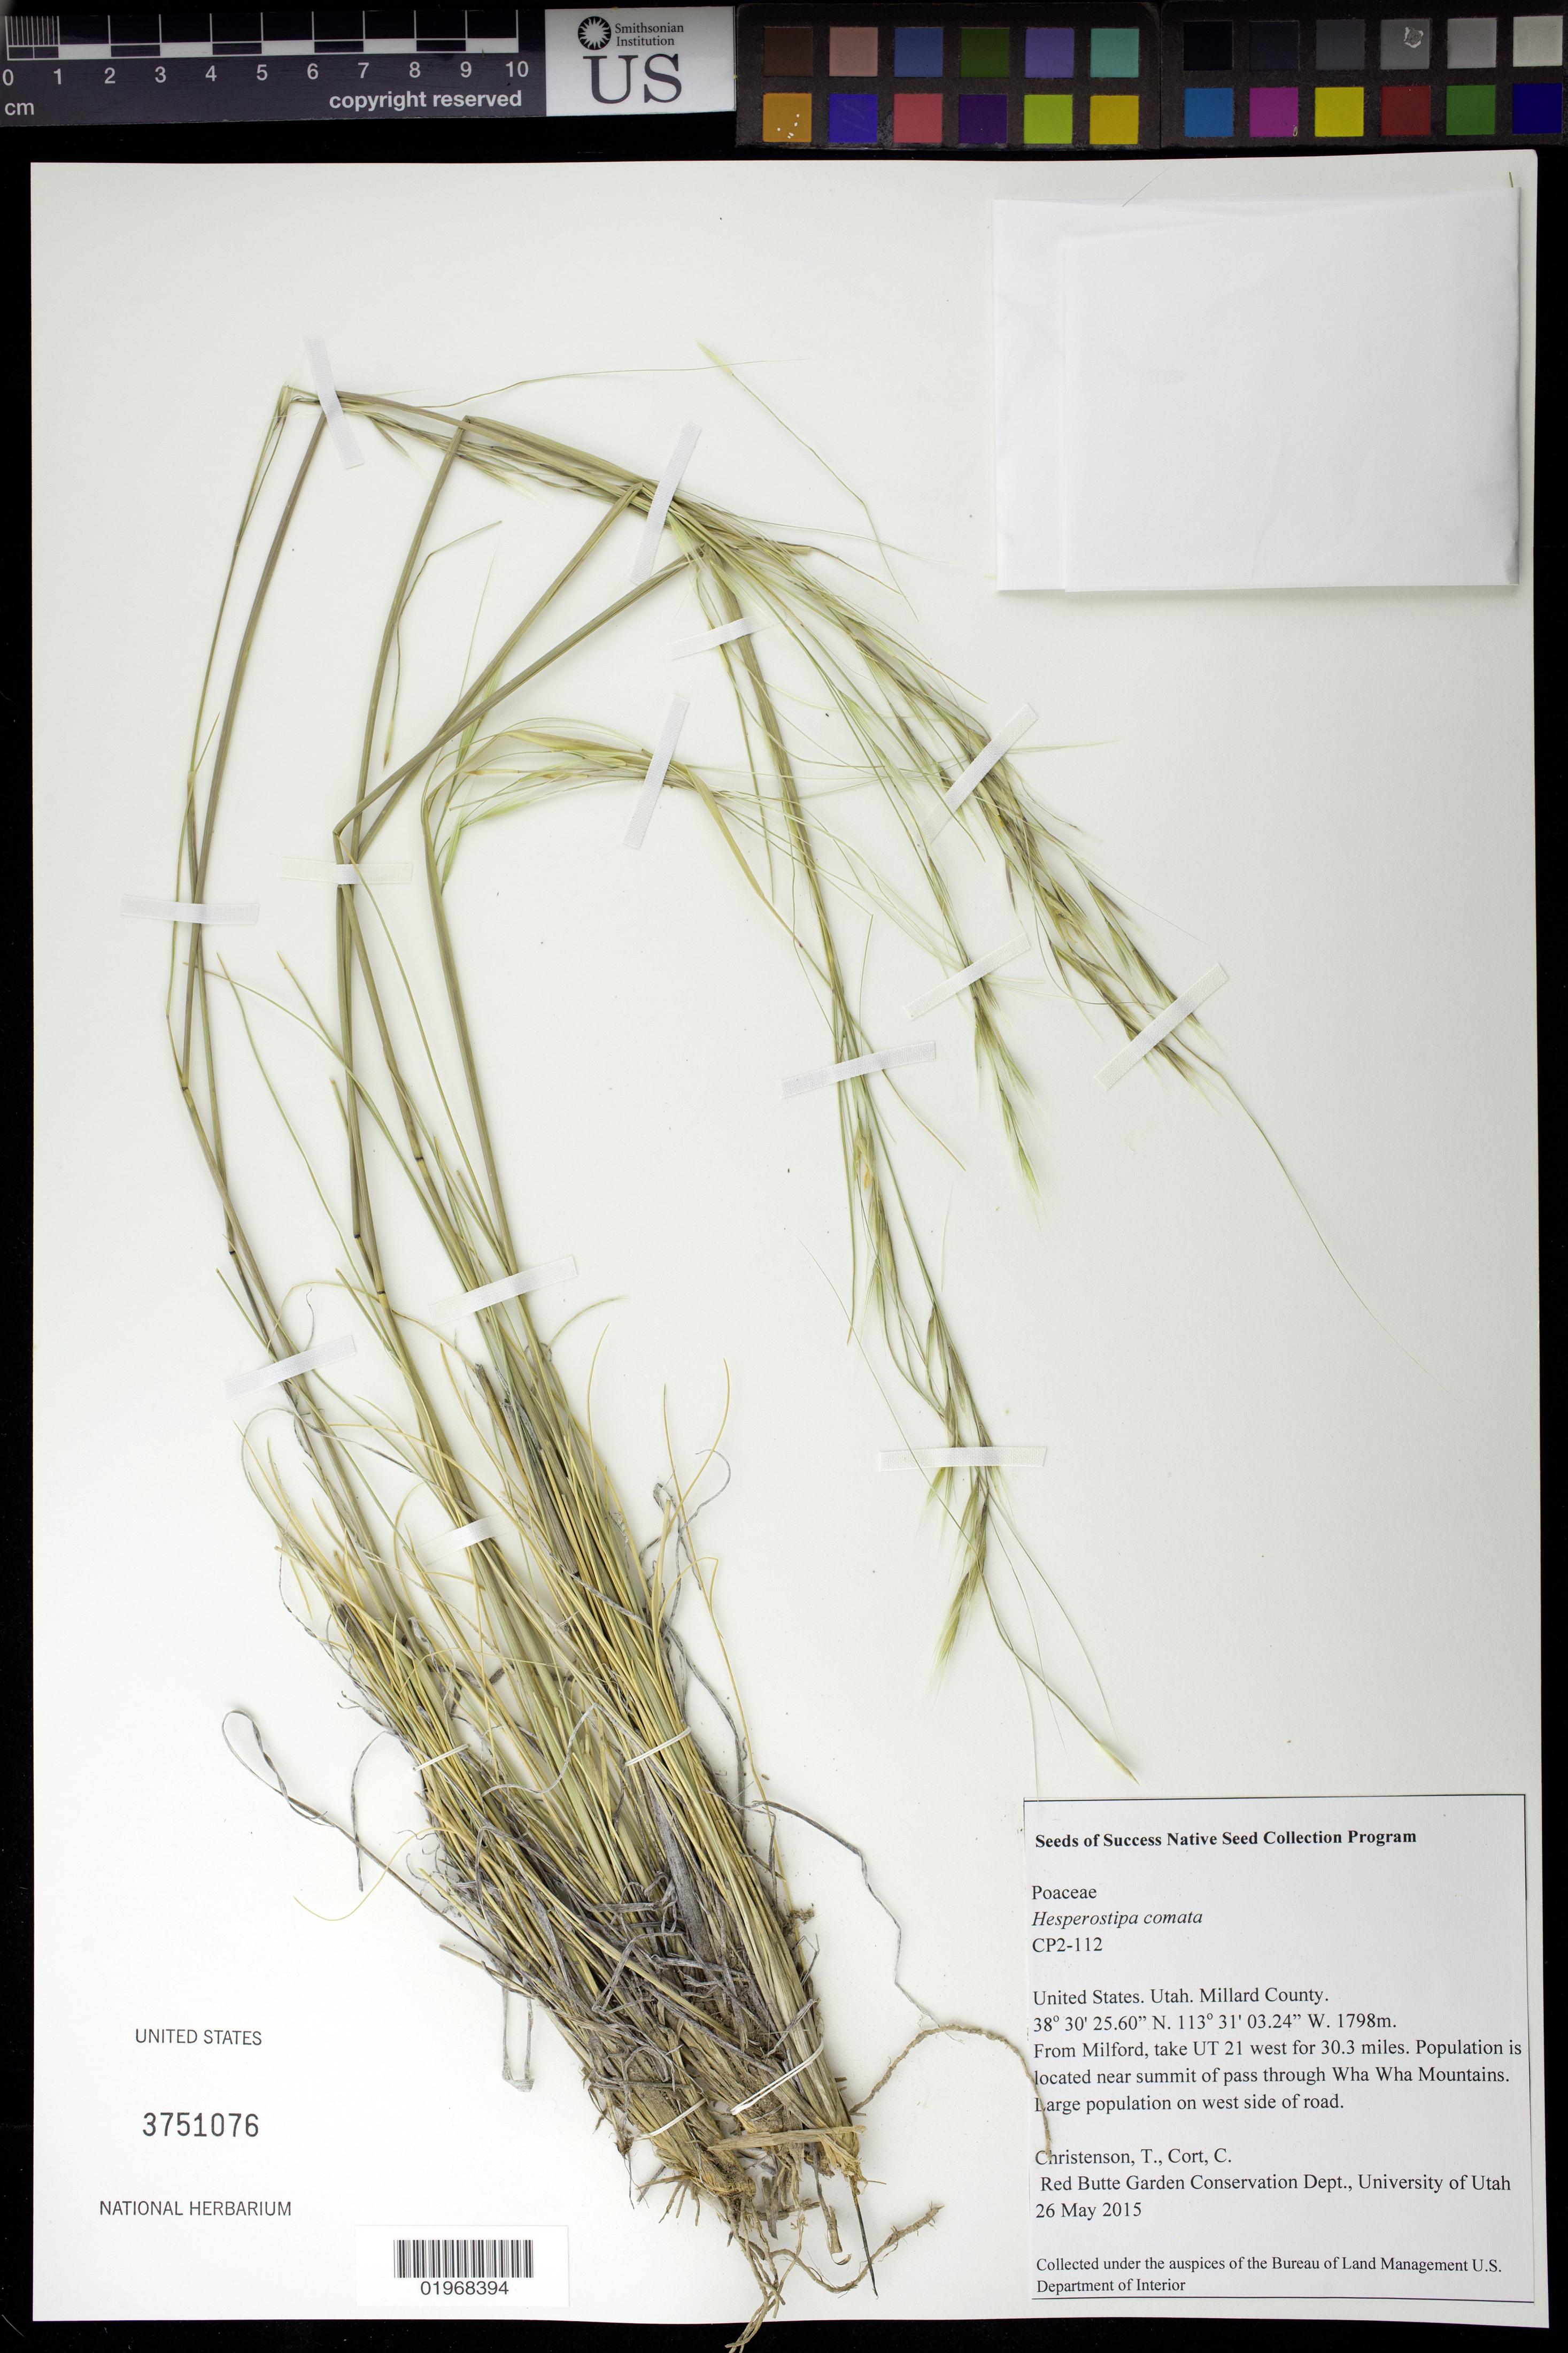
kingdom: Plantae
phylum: Tracheophyta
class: Liliopsida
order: Poales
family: Poaceae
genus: Hesperostipa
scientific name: Hesperostipa comata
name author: (Trin. & Rupr.) Barkworth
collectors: T. Christenson & C. Cort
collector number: CP2-112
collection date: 2015-05-26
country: United States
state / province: Utah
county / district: Millard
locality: BLM area, near summit of pass through Wha Wha Mts off of highway UT21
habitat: hillslope near mountain summit. woodland and shrub covered low mountains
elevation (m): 548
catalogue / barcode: US 3751076